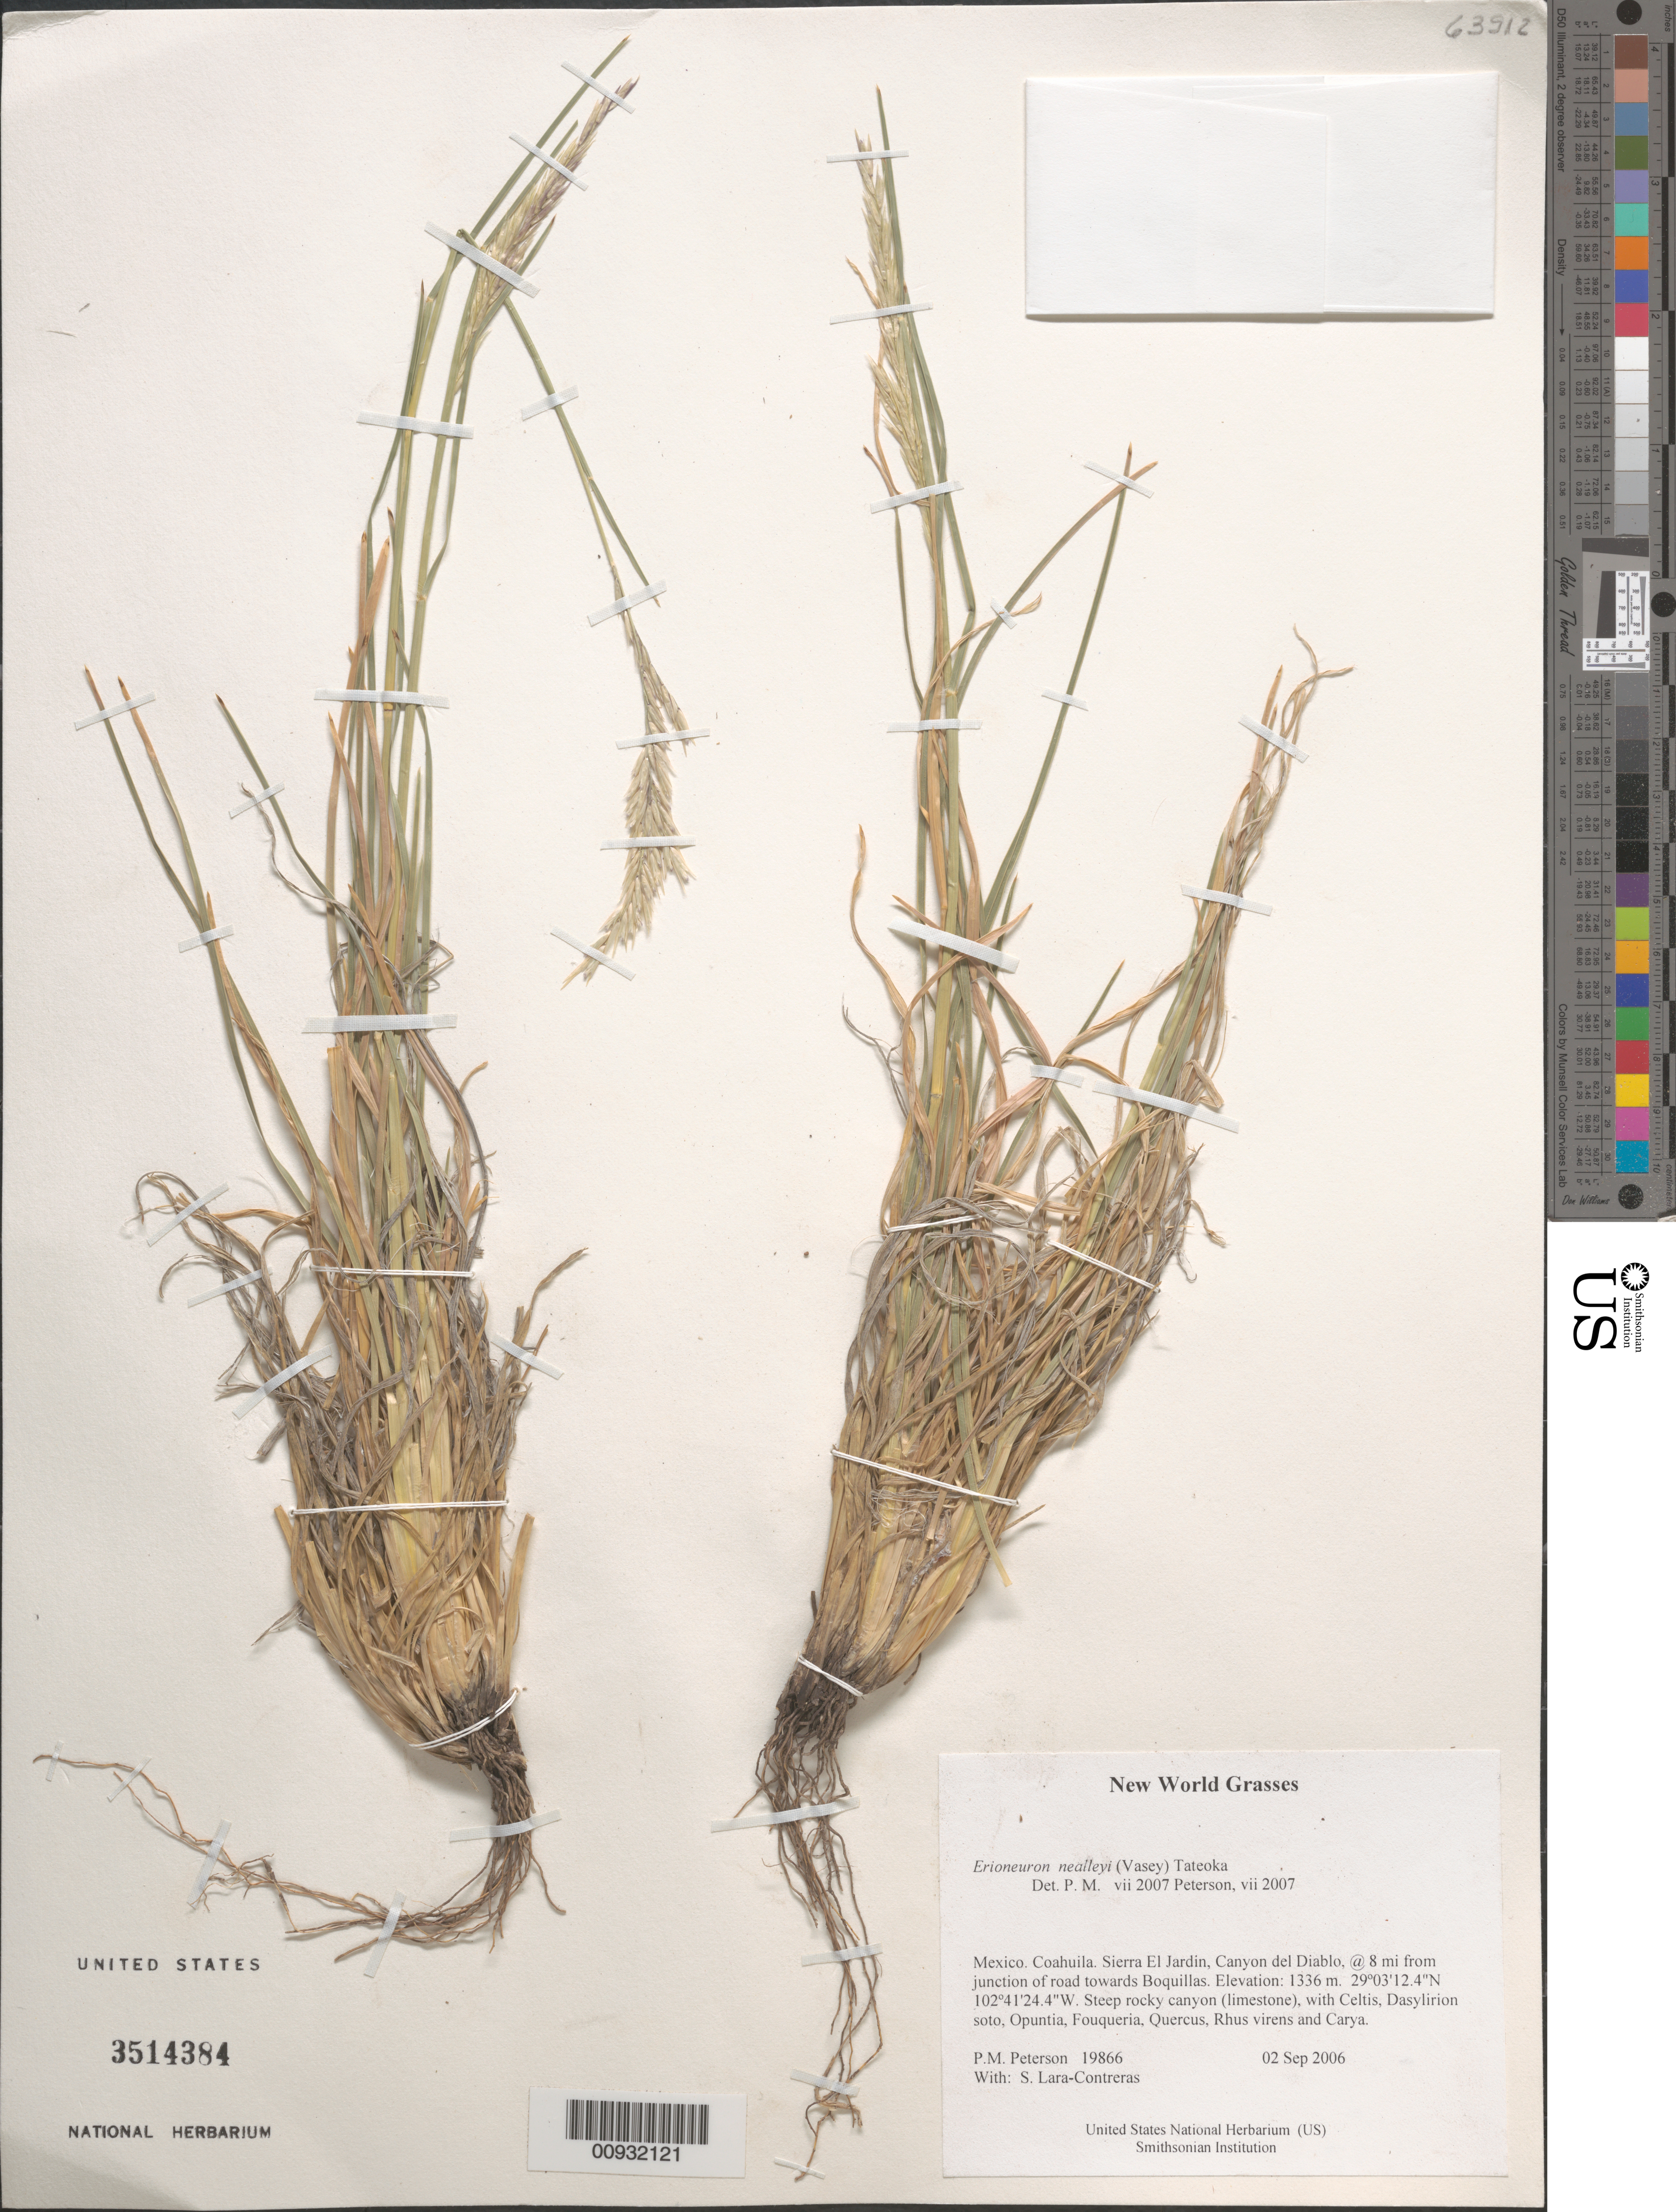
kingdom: Plantae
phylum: Tracheophyta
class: Liliopsida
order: Poales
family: Poaceae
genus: Erioneuron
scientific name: Erioneuron nealleyi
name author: (Vasey) Tateoka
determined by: Peterson, Paul M., (BOT), Smithsonian Institution - National Museum of Natural History (UNITED STATES)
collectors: P. M. Peterson & S. Lara Contreras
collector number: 19866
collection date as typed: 02 Sep 2006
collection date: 2006-09-02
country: Mexico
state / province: Coahuila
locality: Sierra El Jardin, Canyon del Diablo, @ 8 mi from junction of road towards Boquillas.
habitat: Steep rocky canyon (limestone)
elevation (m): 1336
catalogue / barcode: US 3514384